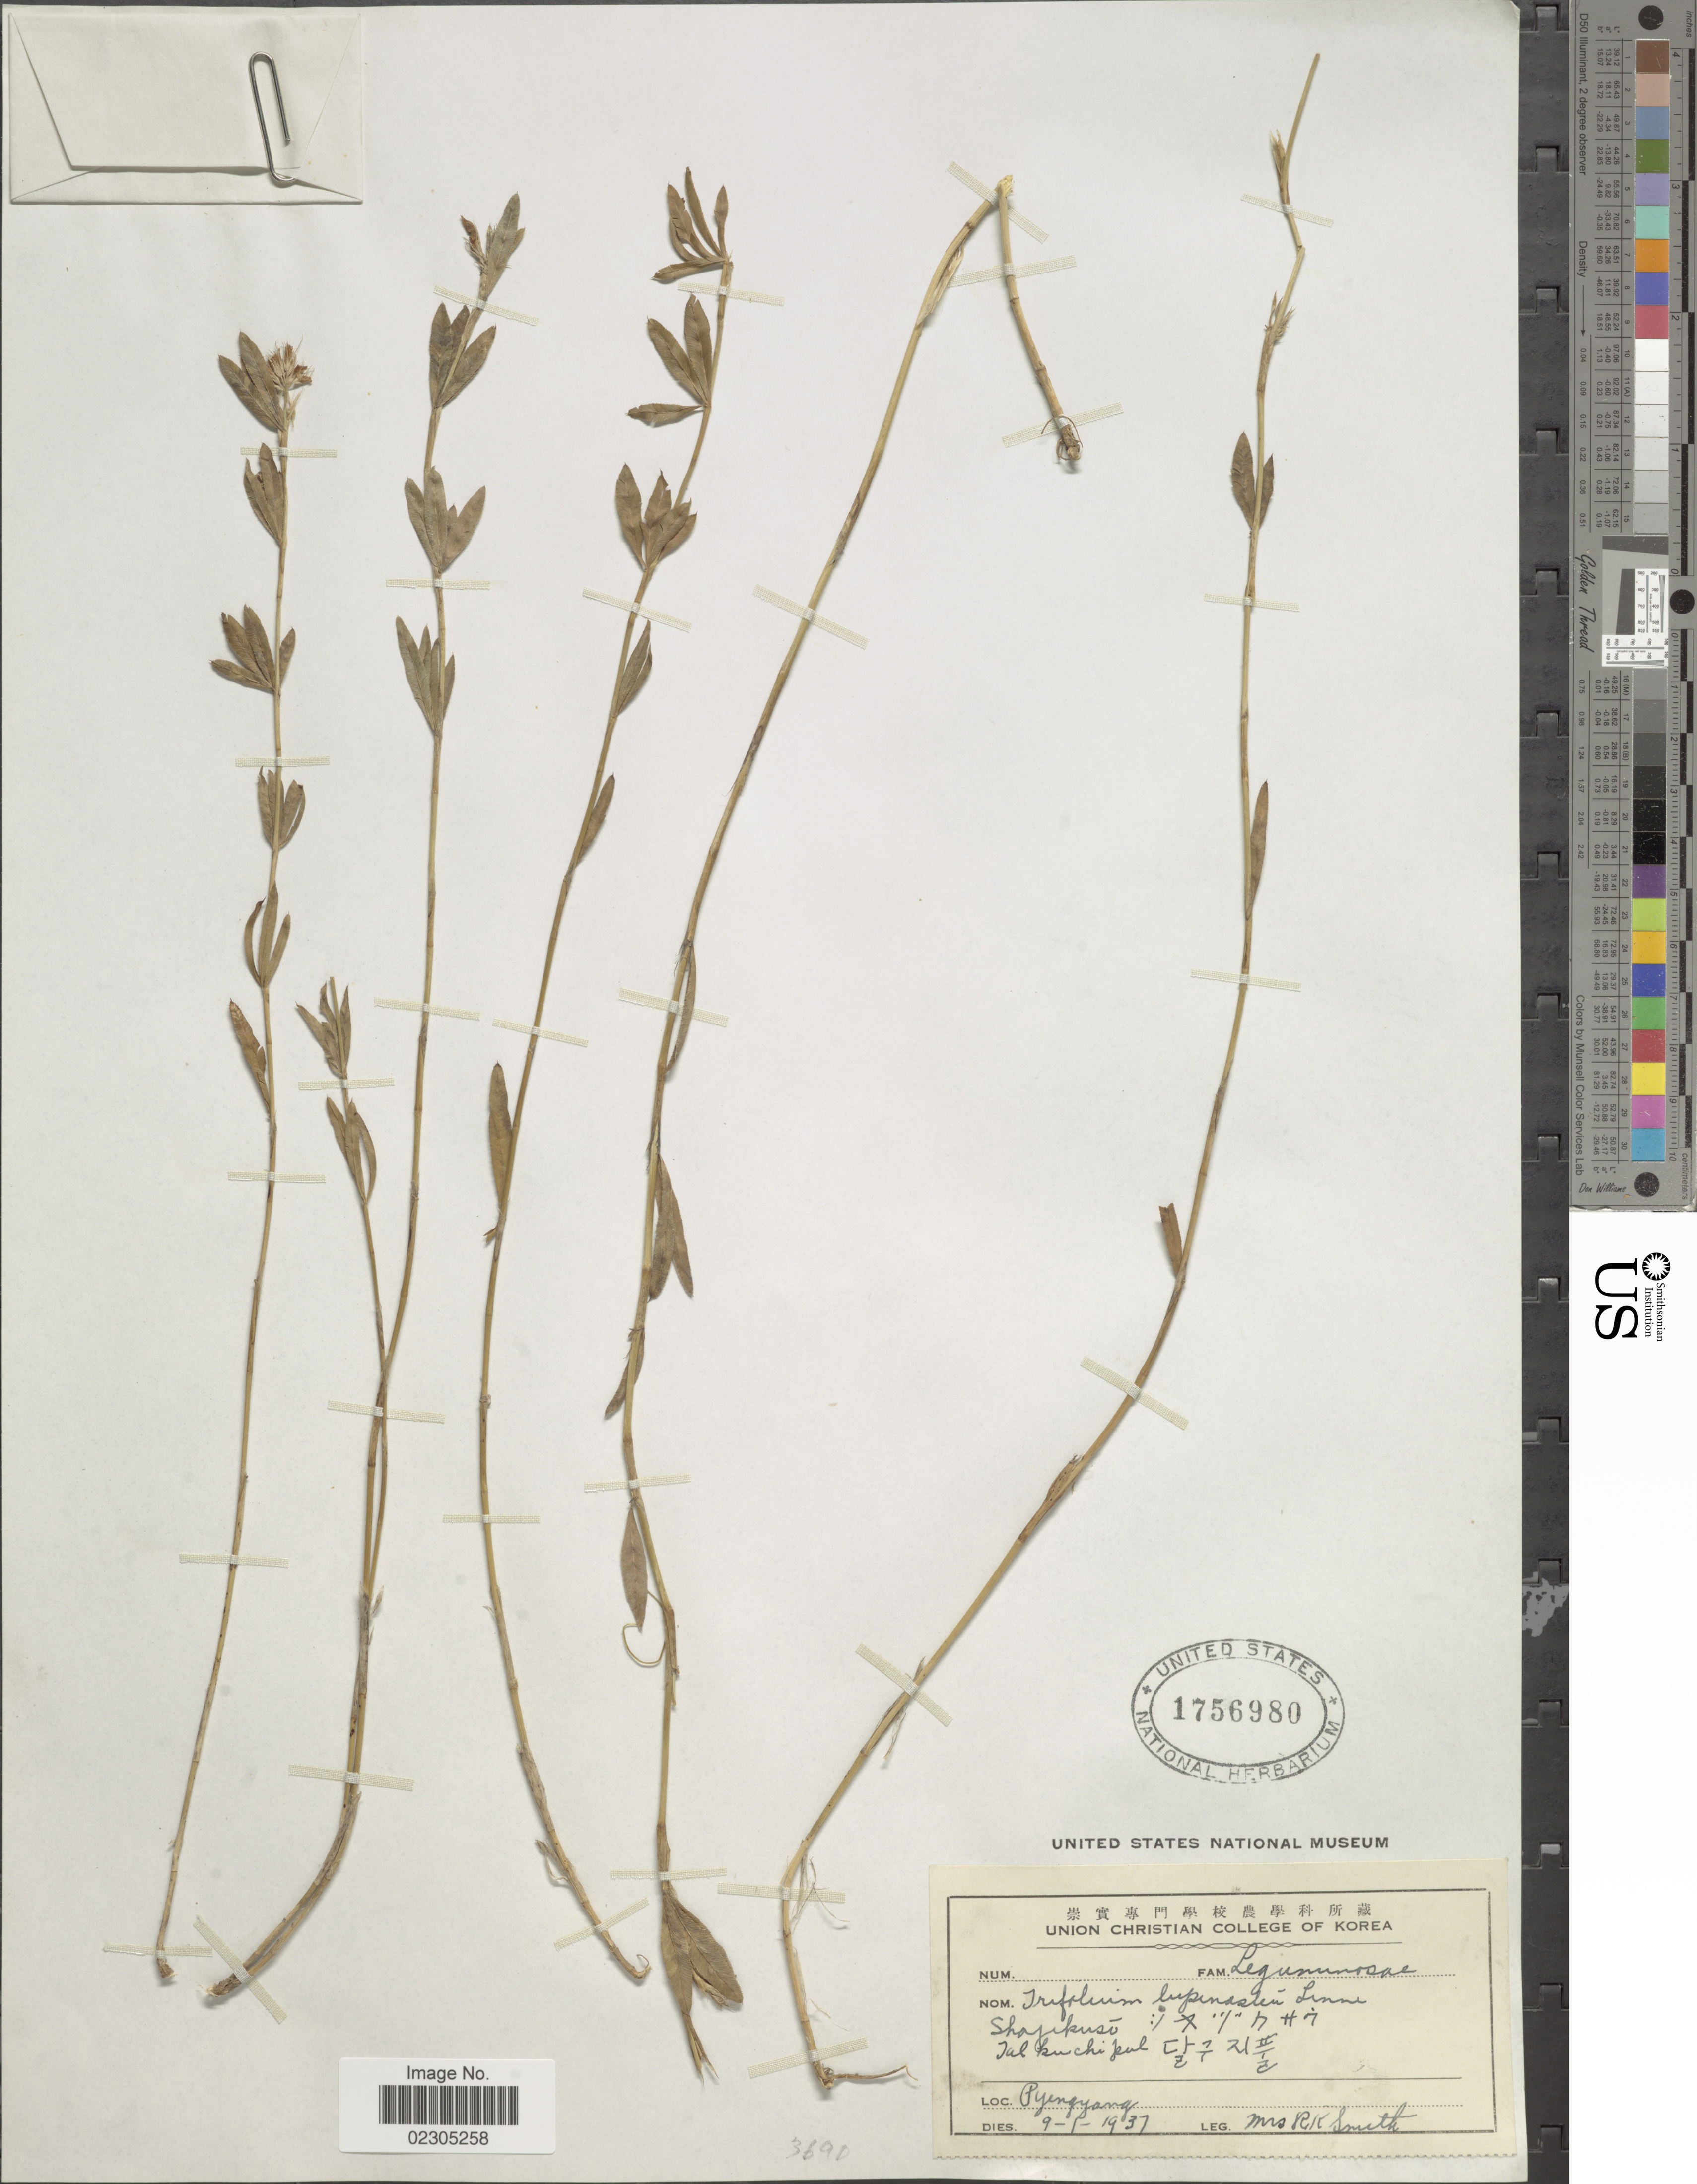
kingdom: Plantae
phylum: Tracheophyta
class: Magnoliopsida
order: Fabales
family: Fabaceae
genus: Trifolium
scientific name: Trifolium lupinaster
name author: L.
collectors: Mrs. R. K. Smith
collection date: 1937-01-09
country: North Korea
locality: Pyengyang.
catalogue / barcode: US 1756980